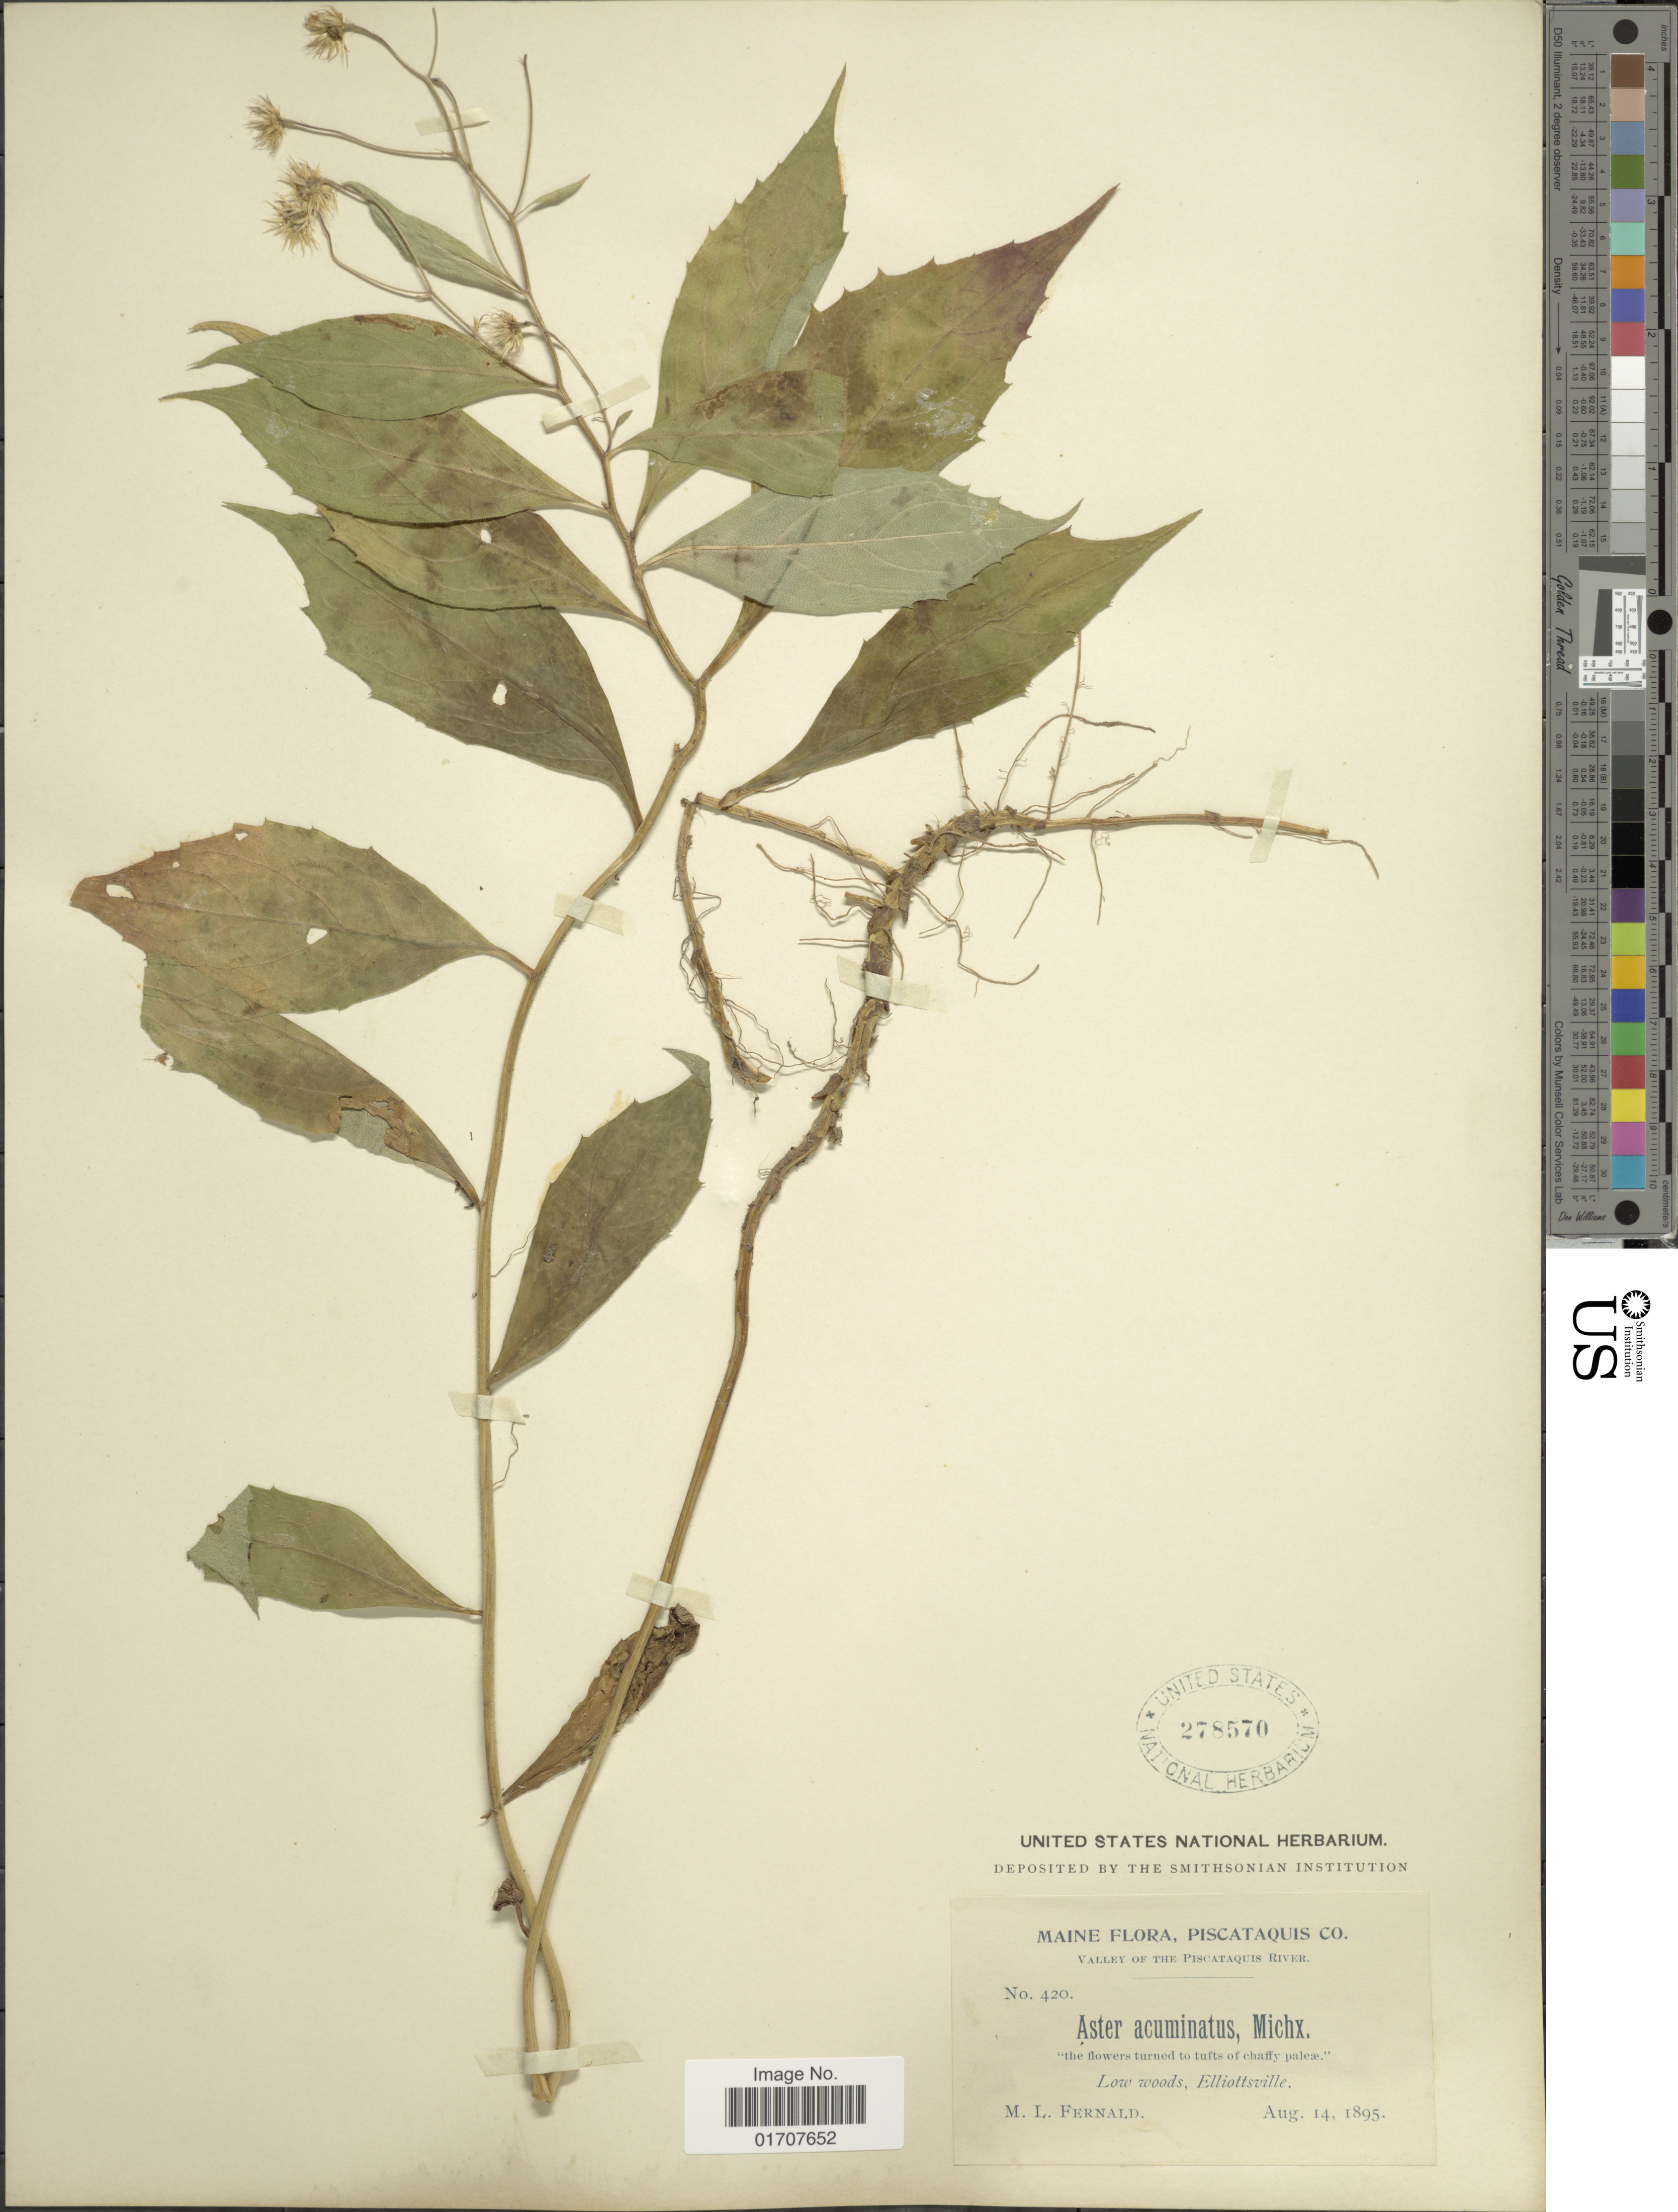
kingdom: Plantae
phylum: Tracheophyta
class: Magnoliopsida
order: Asterales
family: Asteraceae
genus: Oclemena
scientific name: Oclemena acuminata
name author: (Michx.) Greene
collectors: M. L. Fernald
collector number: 420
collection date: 1895-08-14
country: United States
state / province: Maine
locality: Piscataquis Co., Valley of the Piscataquis River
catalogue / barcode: US 278570